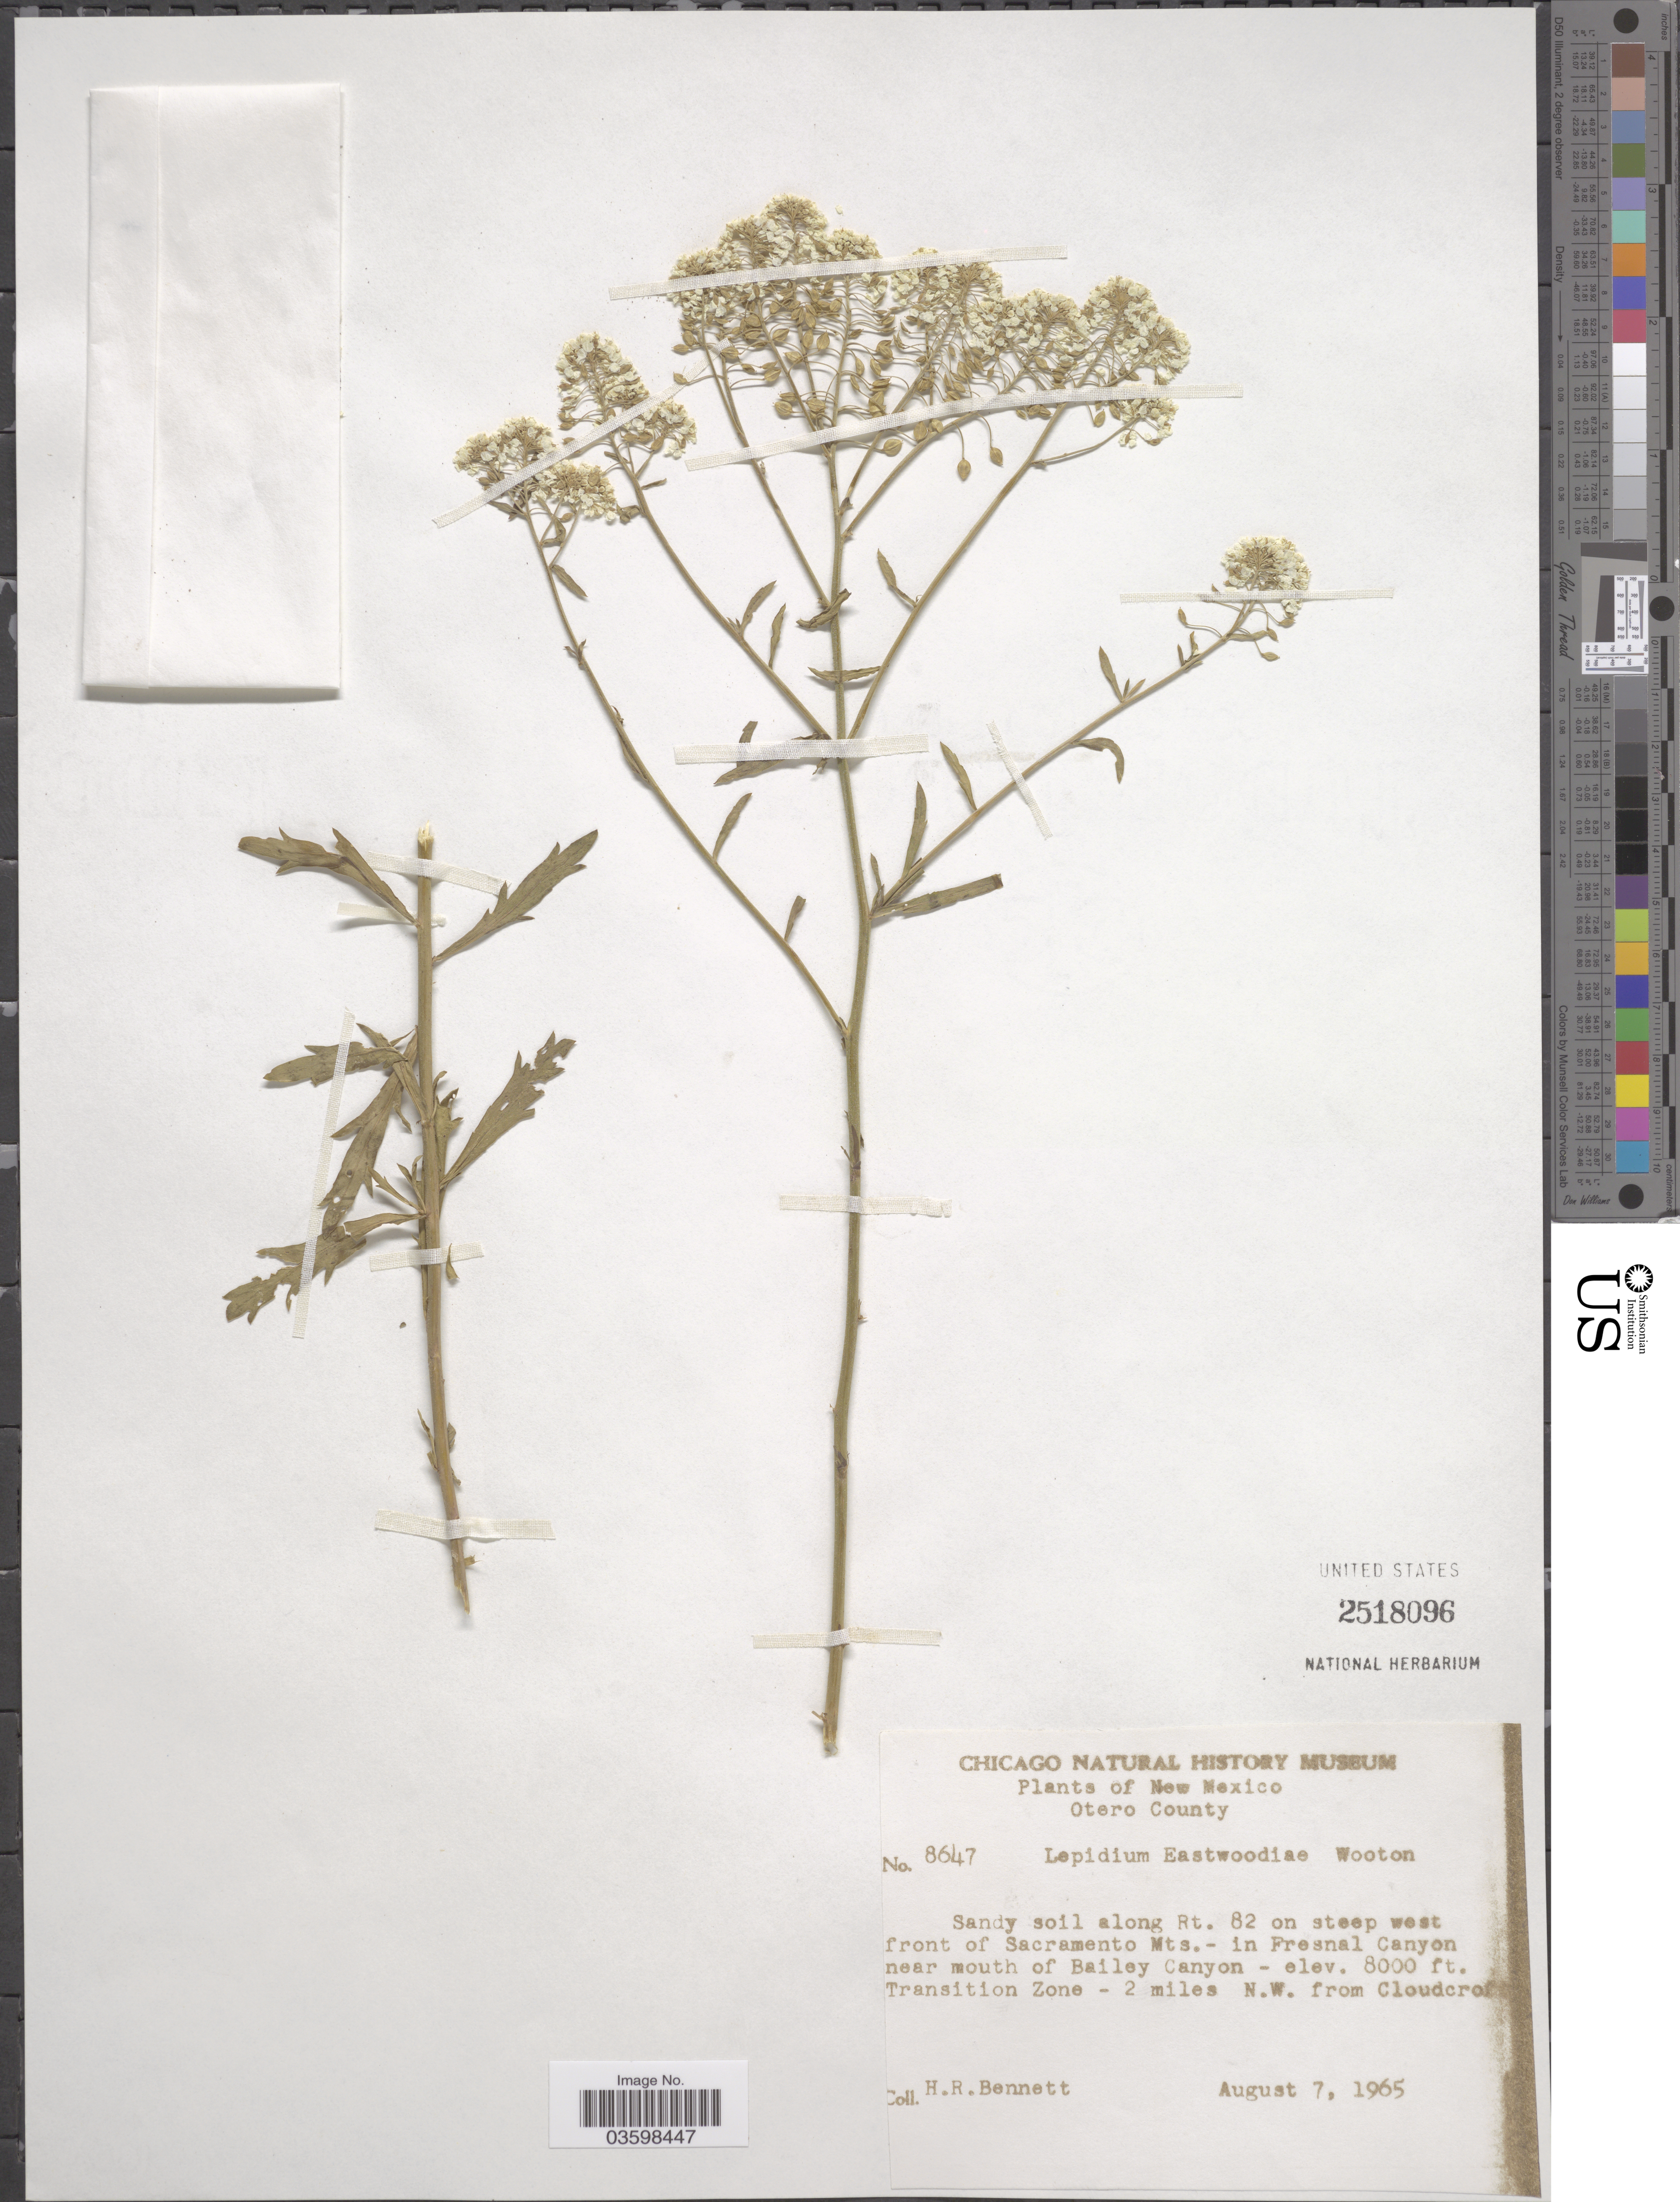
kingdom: Plantae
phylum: Tracheophyta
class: Magnoliopsida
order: Brassicales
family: Brassicaceae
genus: Lepidium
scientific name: Lepidium eastwoodiae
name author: Wooton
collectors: H. R. Bennett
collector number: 8647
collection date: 1965-08-07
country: United States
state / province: New Mexico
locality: Otero County. Sandy soil along Rt. 82 on steep west front of Sacramento Mts. - in Fresnal Canyon near mouth of Bailey Canyon. Transition Zone - 2 miles N.W. from Cloudcroft.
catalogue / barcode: US 2518096